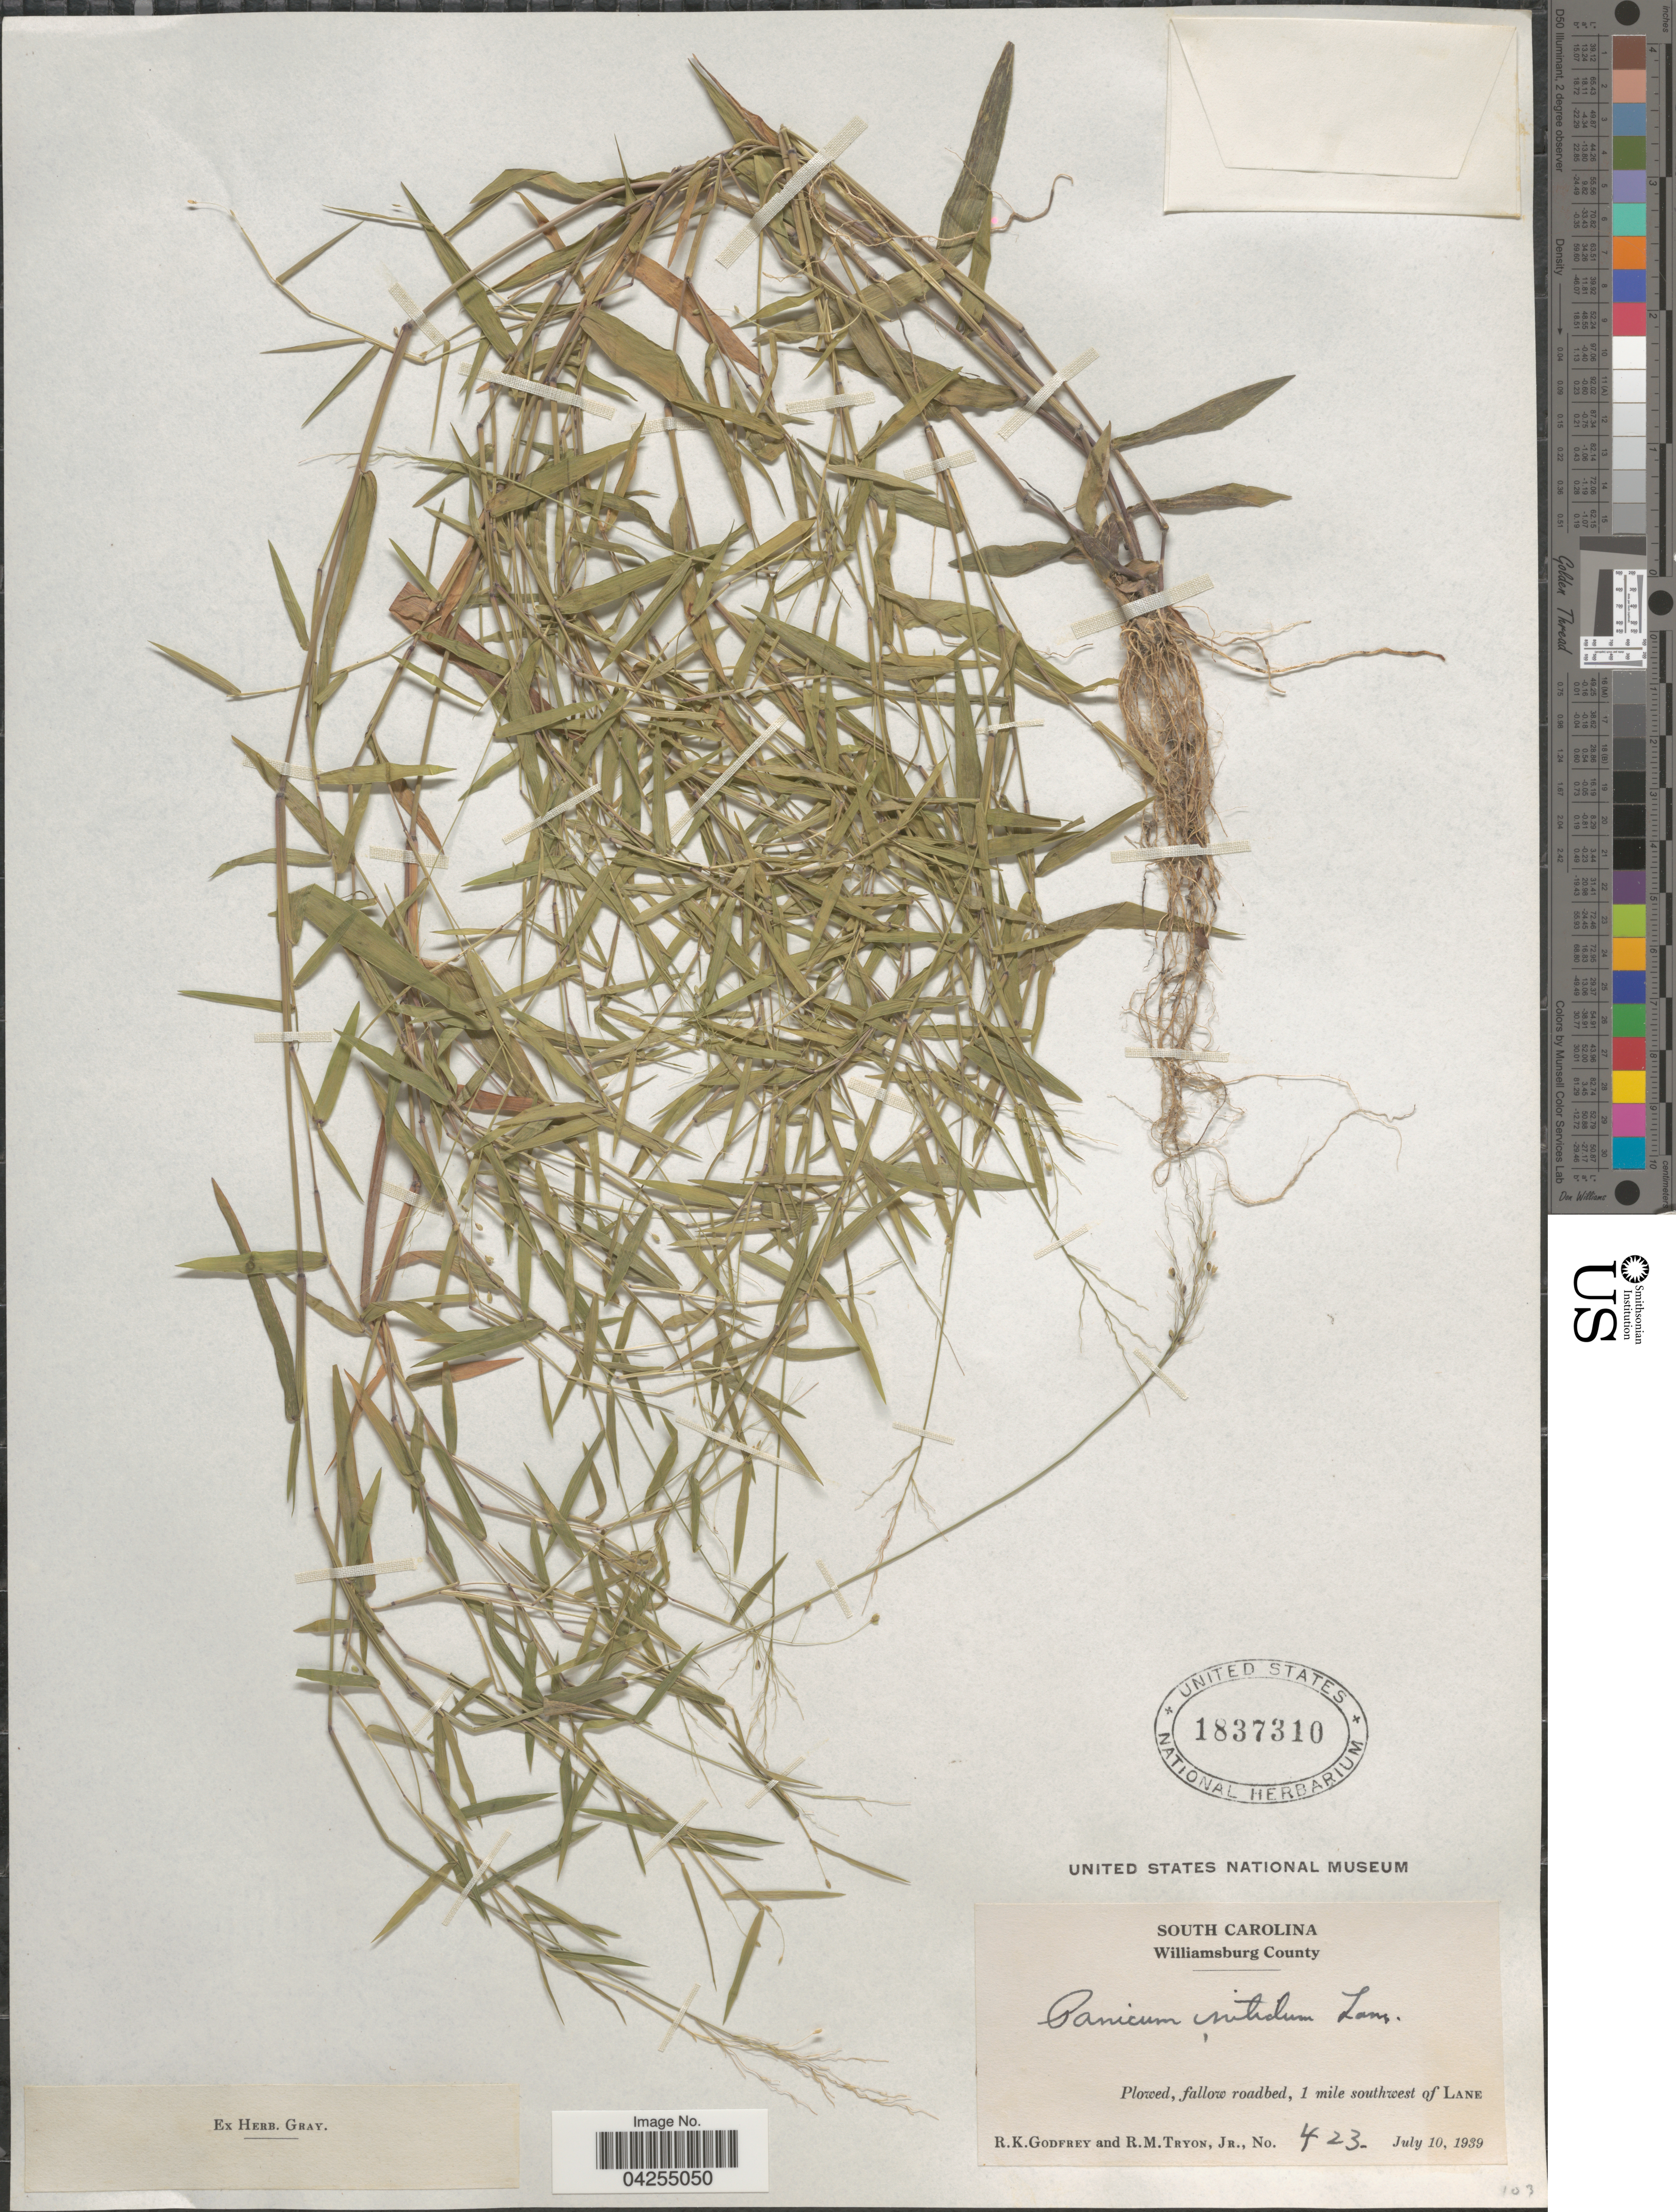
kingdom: Plantae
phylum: Tracheophyta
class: Liliopsida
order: Poales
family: Poaceae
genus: Dichanthelium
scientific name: Dichanthelium dichotomum var. dichotomum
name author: (L.) Gould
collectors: R. K. Godfrey & R. Tryon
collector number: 423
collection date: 1939-07-10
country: United States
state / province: South Carolina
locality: Williamsburg. Plowed, fallow roadbed, 1 mile southwest of Lane.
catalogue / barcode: US 1837310